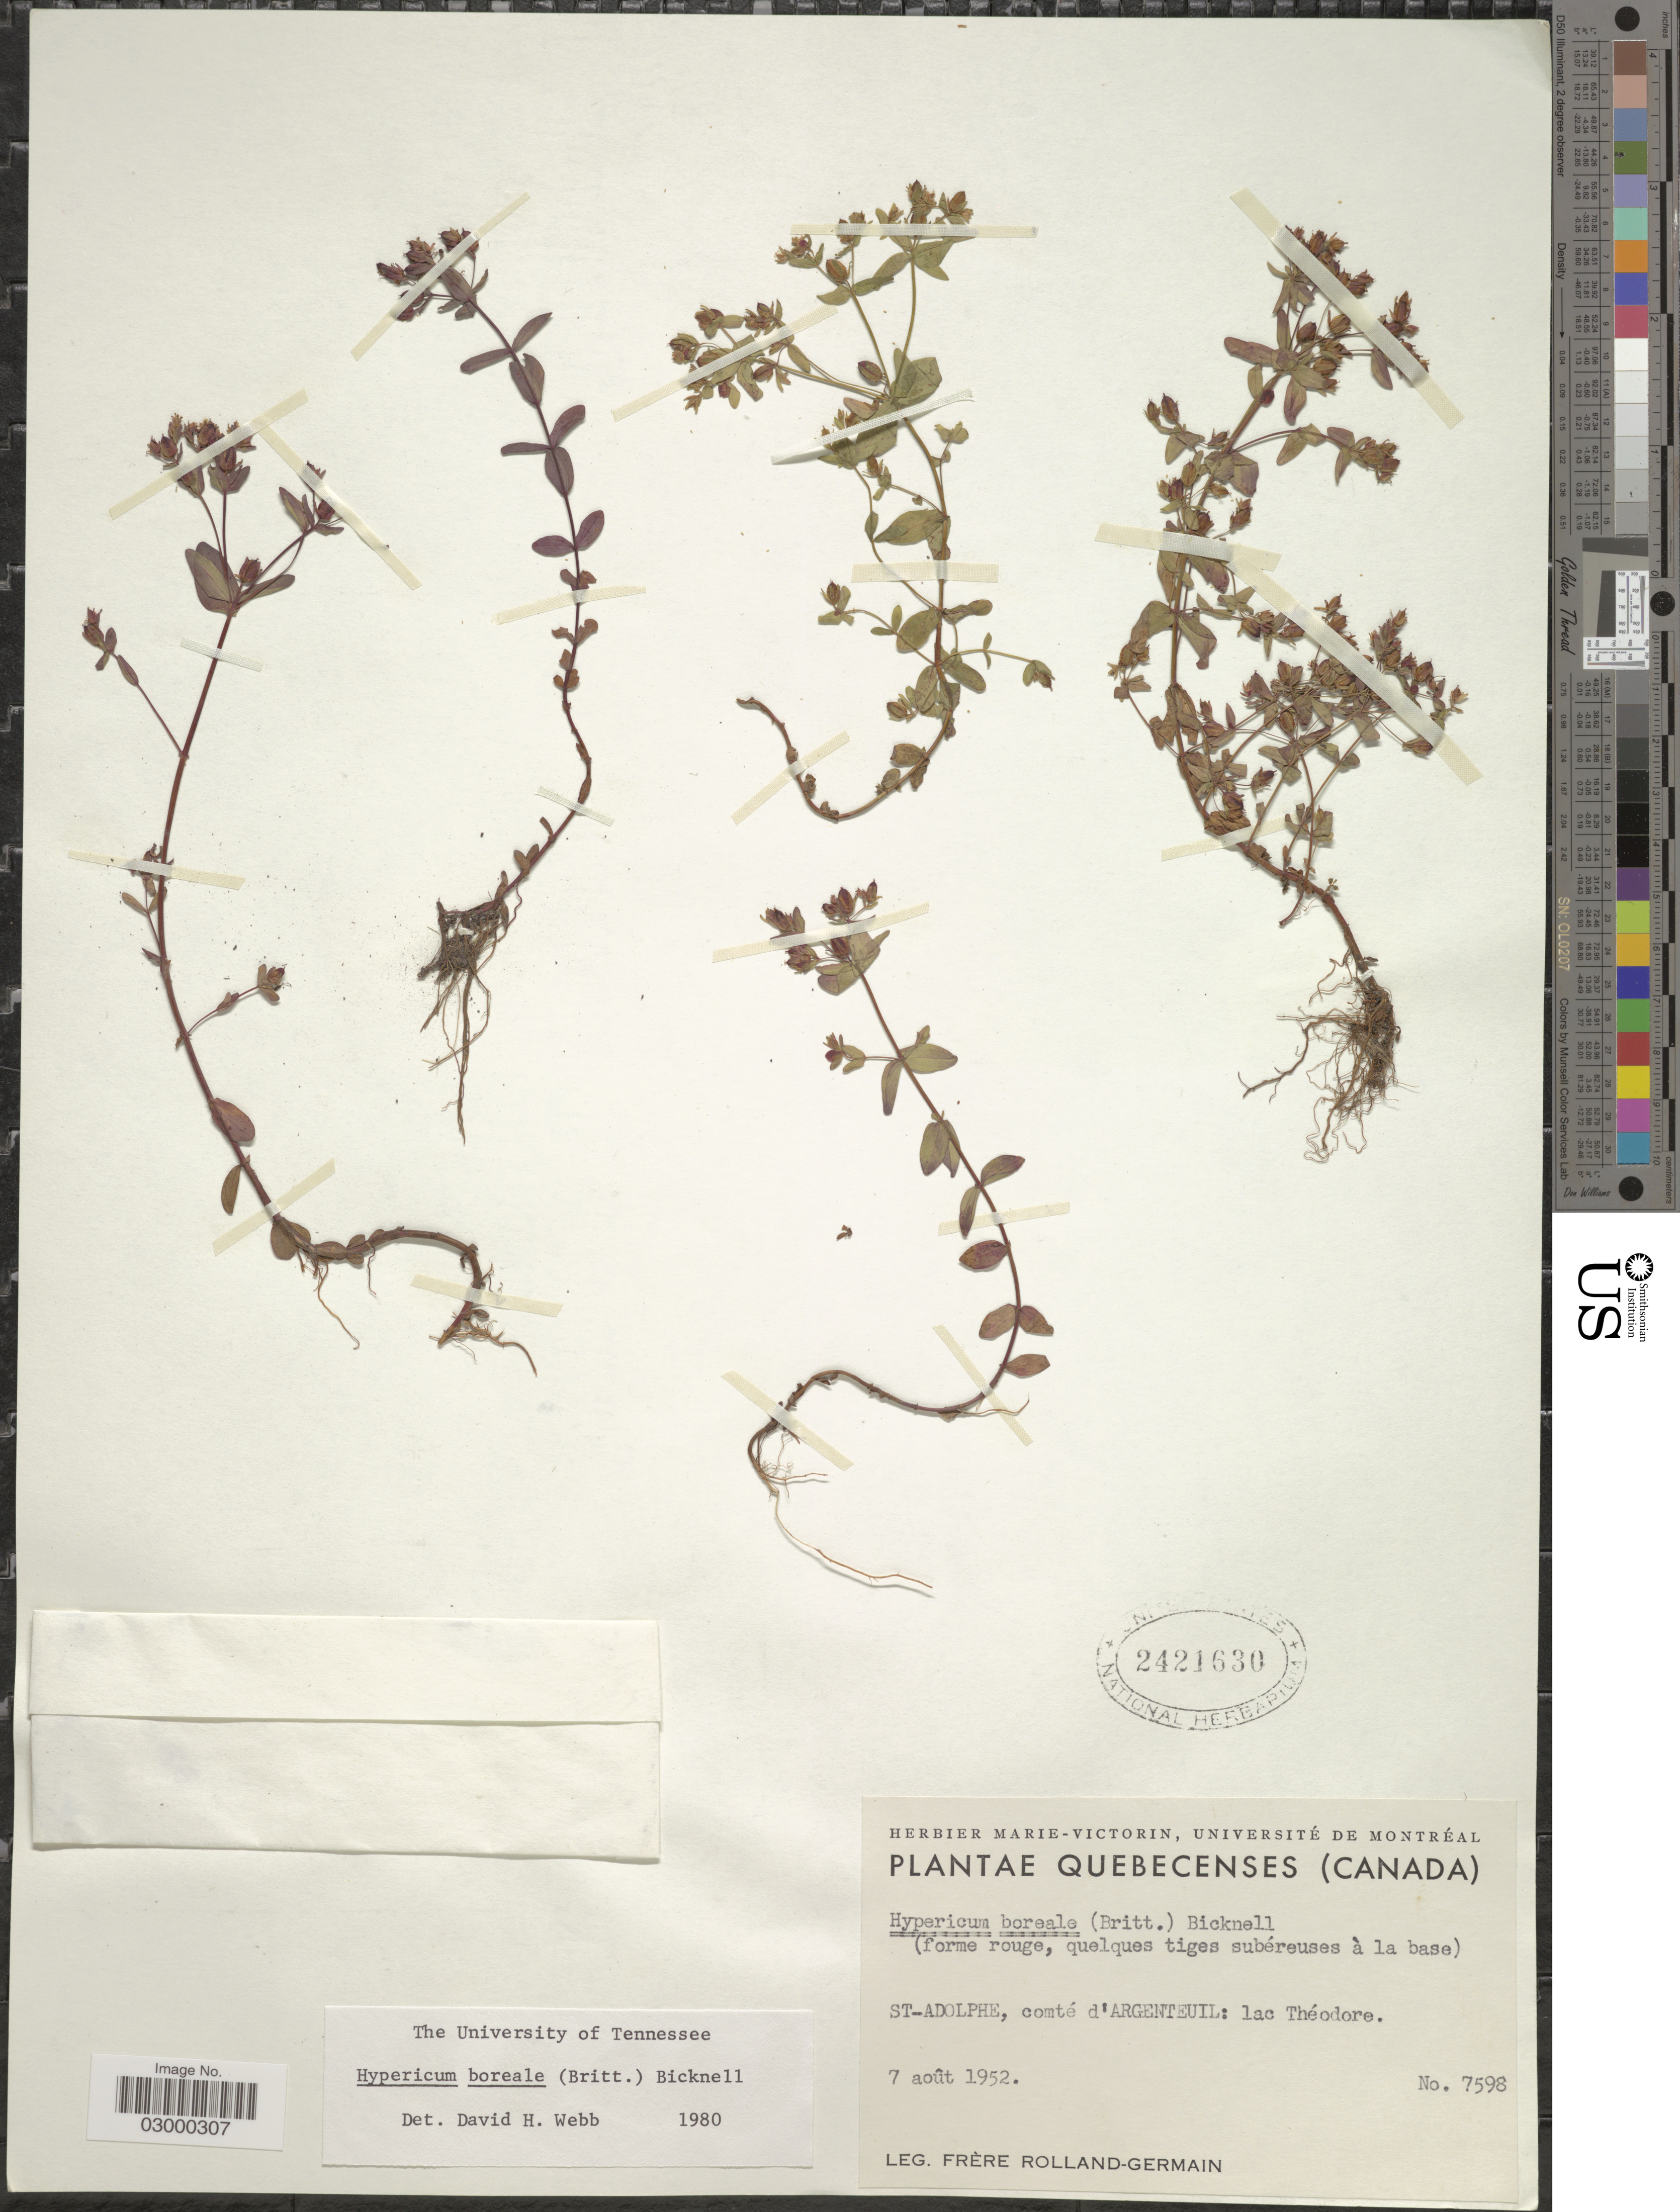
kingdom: Plantae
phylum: Tracheophyta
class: Magnoliopsida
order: Malpighiales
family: Hypericaceae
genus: Hypericum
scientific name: Hypericum boreale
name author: (Britton) E.P. Bicknell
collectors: Rolland-Germain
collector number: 7598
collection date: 1952-08-07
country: Canada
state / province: Quebec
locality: St-Adolphe, comté d'Argenteuil, lac Théodore.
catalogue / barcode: US 2421630